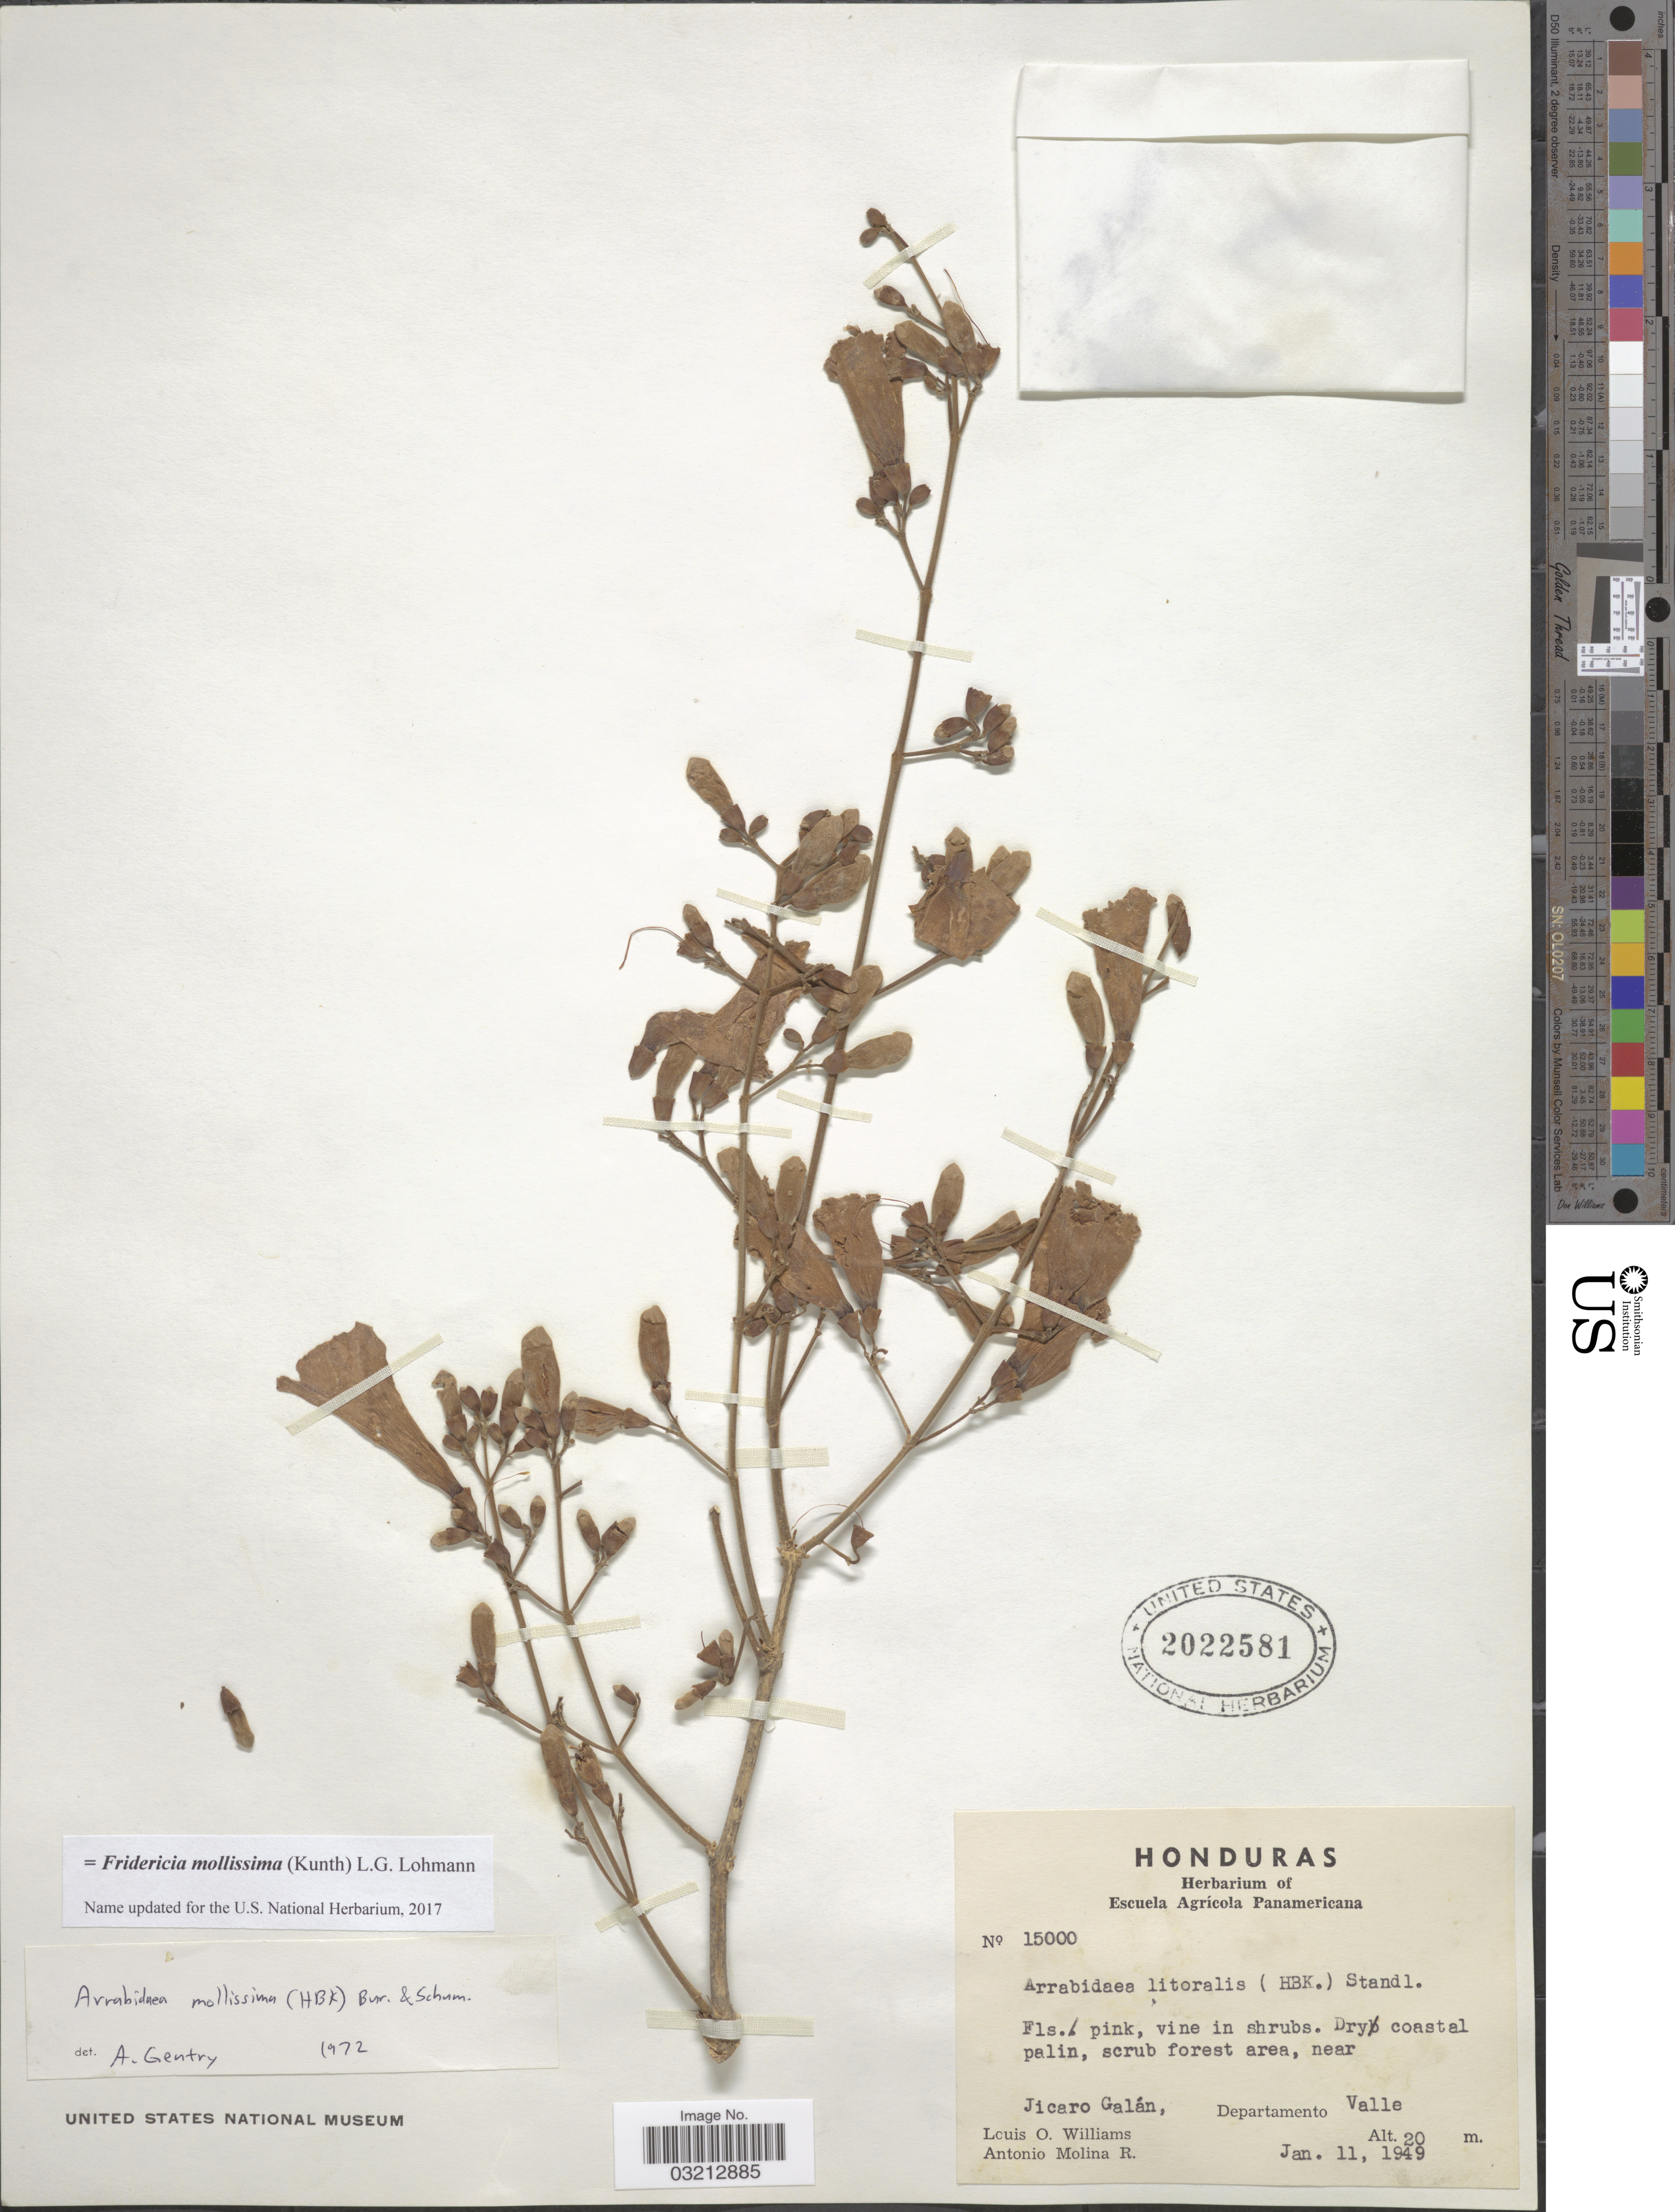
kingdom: Plantae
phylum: Tracheophyta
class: Magnoliopsida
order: Lamiales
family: Bignoniaceae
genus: Fridericia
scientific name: Fridericia mollissima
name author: (Kunth) L.G. Lohmann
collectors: L. O. Williams & A. Molina R.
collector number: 15000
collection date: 1949-01-11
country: Honduras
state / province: Valle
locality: Near Jicaro Galán, Departamento Valle.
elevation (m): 20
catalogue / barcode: US 2022581